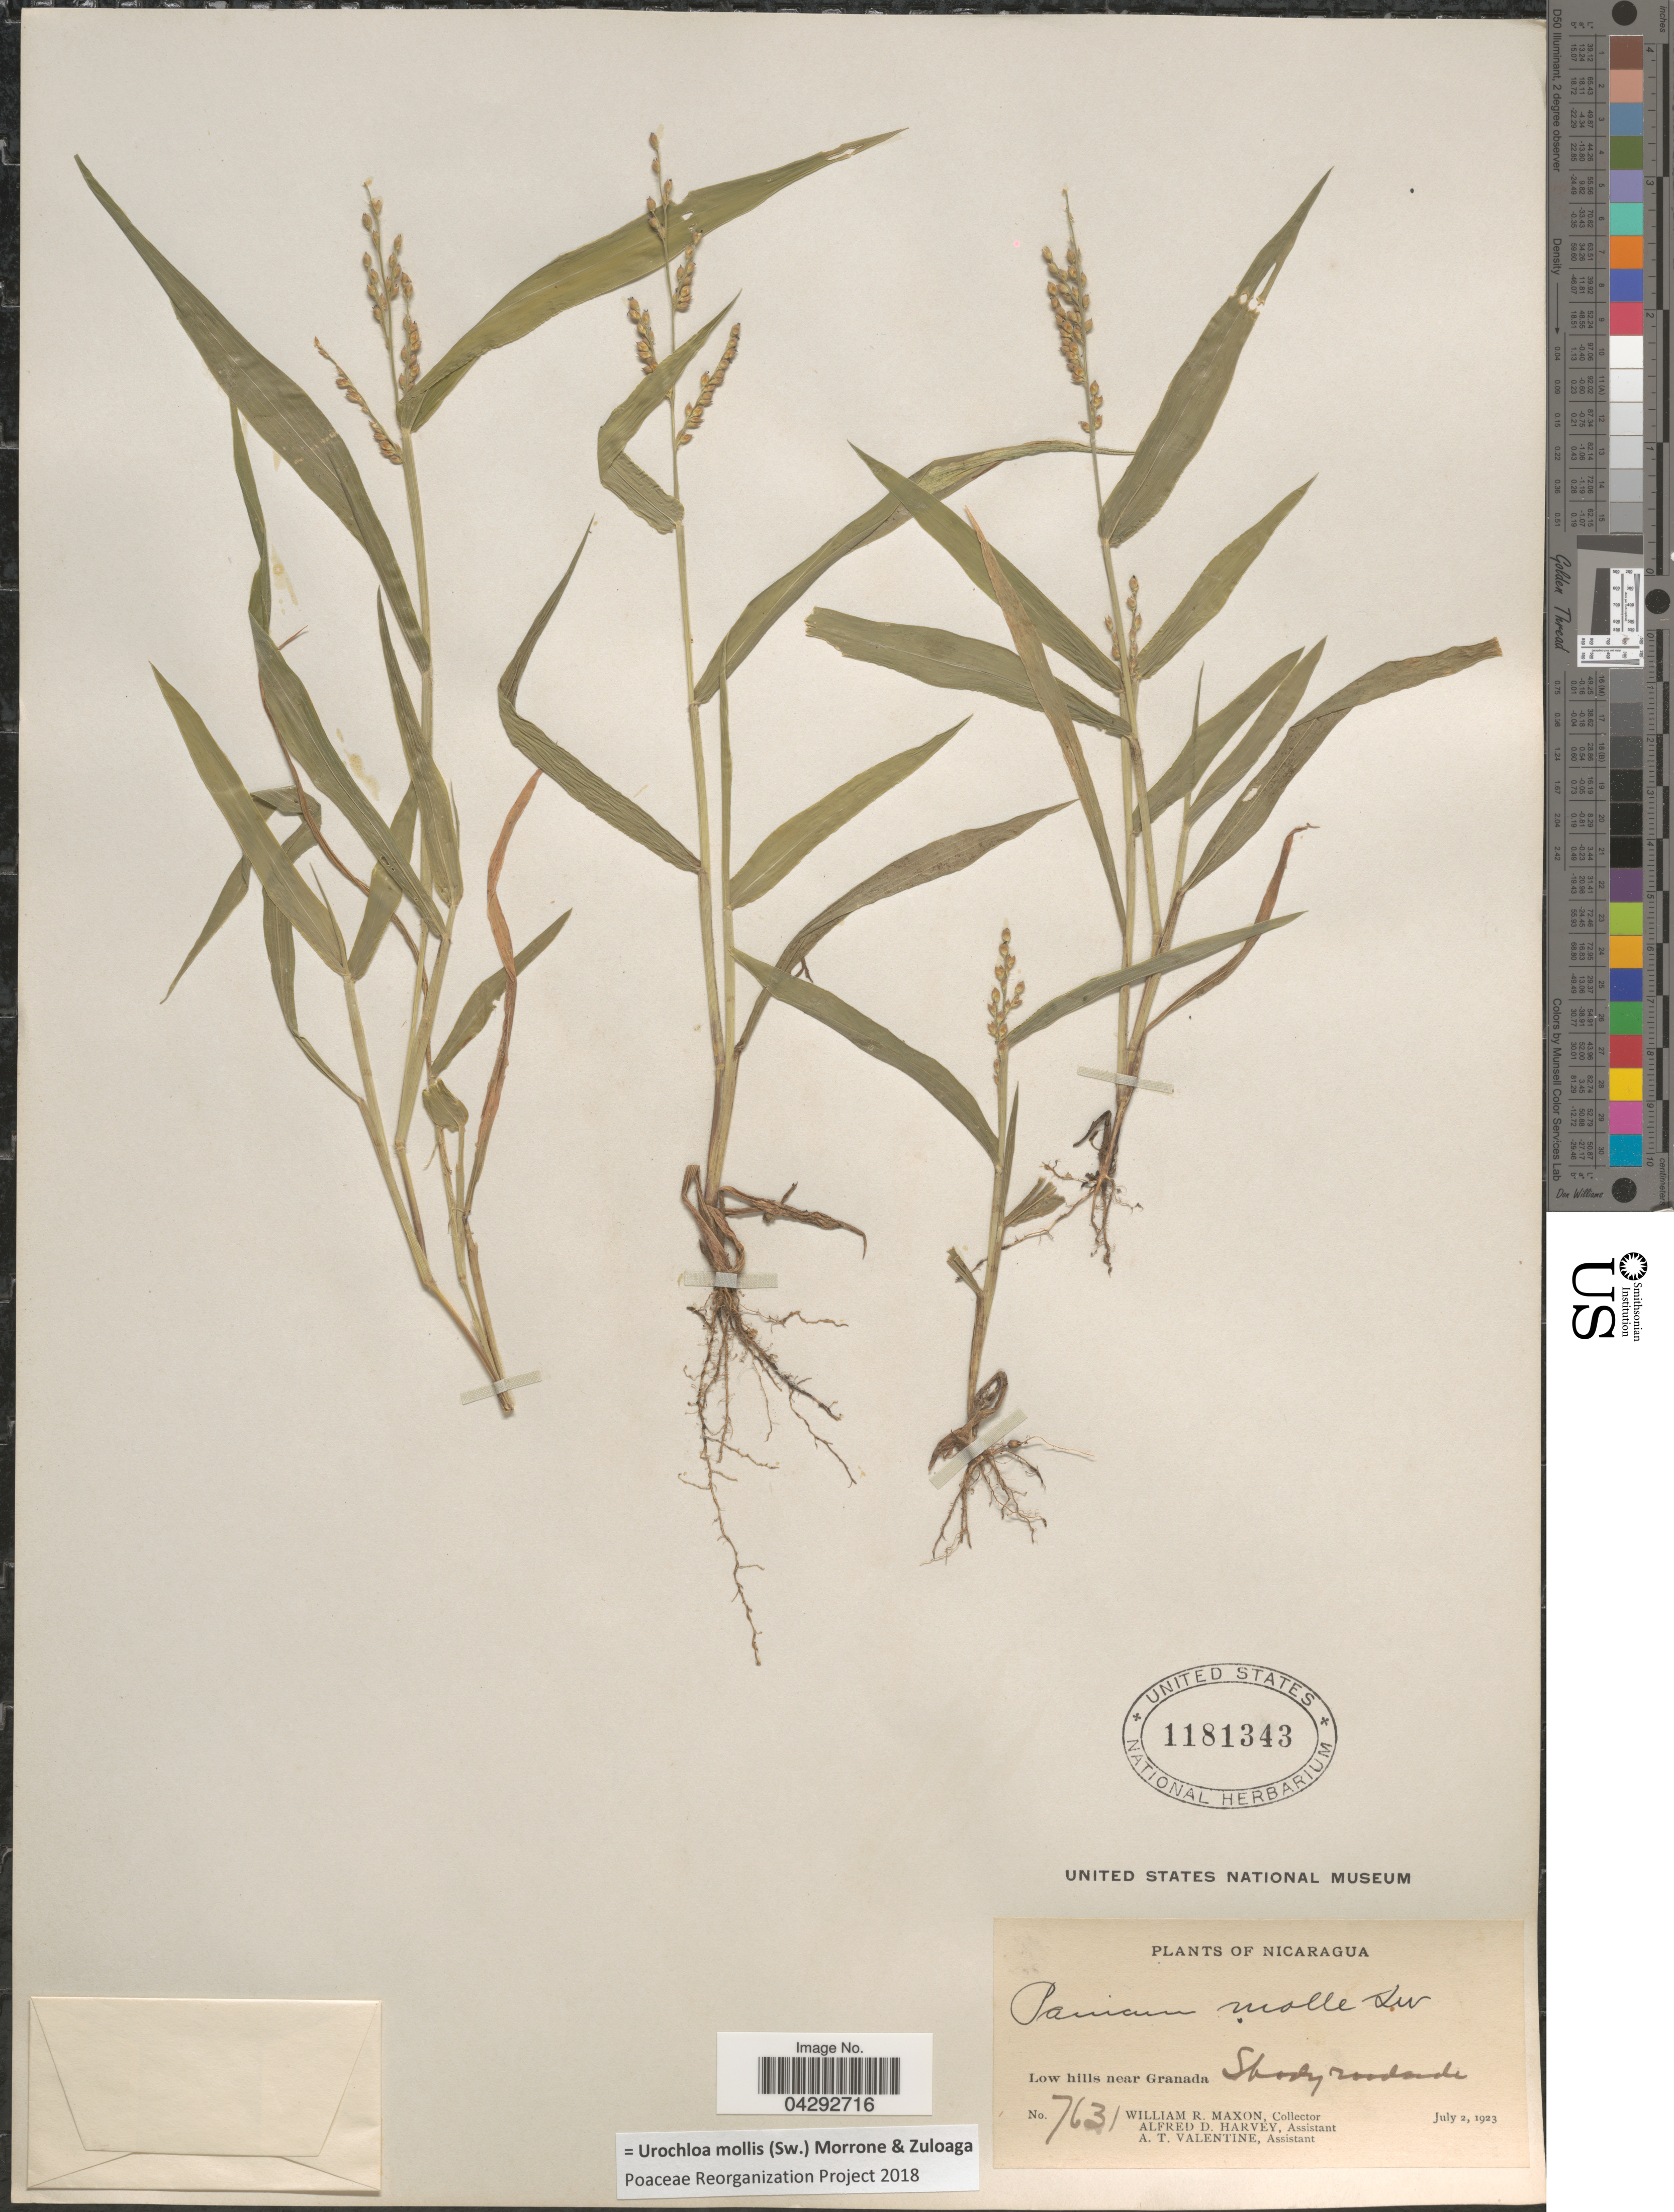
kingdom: Plantae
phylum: Tracheophyta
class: Liliopsida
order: Poales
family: Poaceae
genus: Urochloa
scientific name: Urochloa mollis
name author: (Sw.) Morrone & Zuloaga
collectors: W. R. Maxon, A. D. Harvey & A. Valentine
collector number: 7631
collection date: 1923-07-02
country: Nicaragua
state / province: Granada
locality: Low hills near Granada.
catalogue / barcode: US 1181343